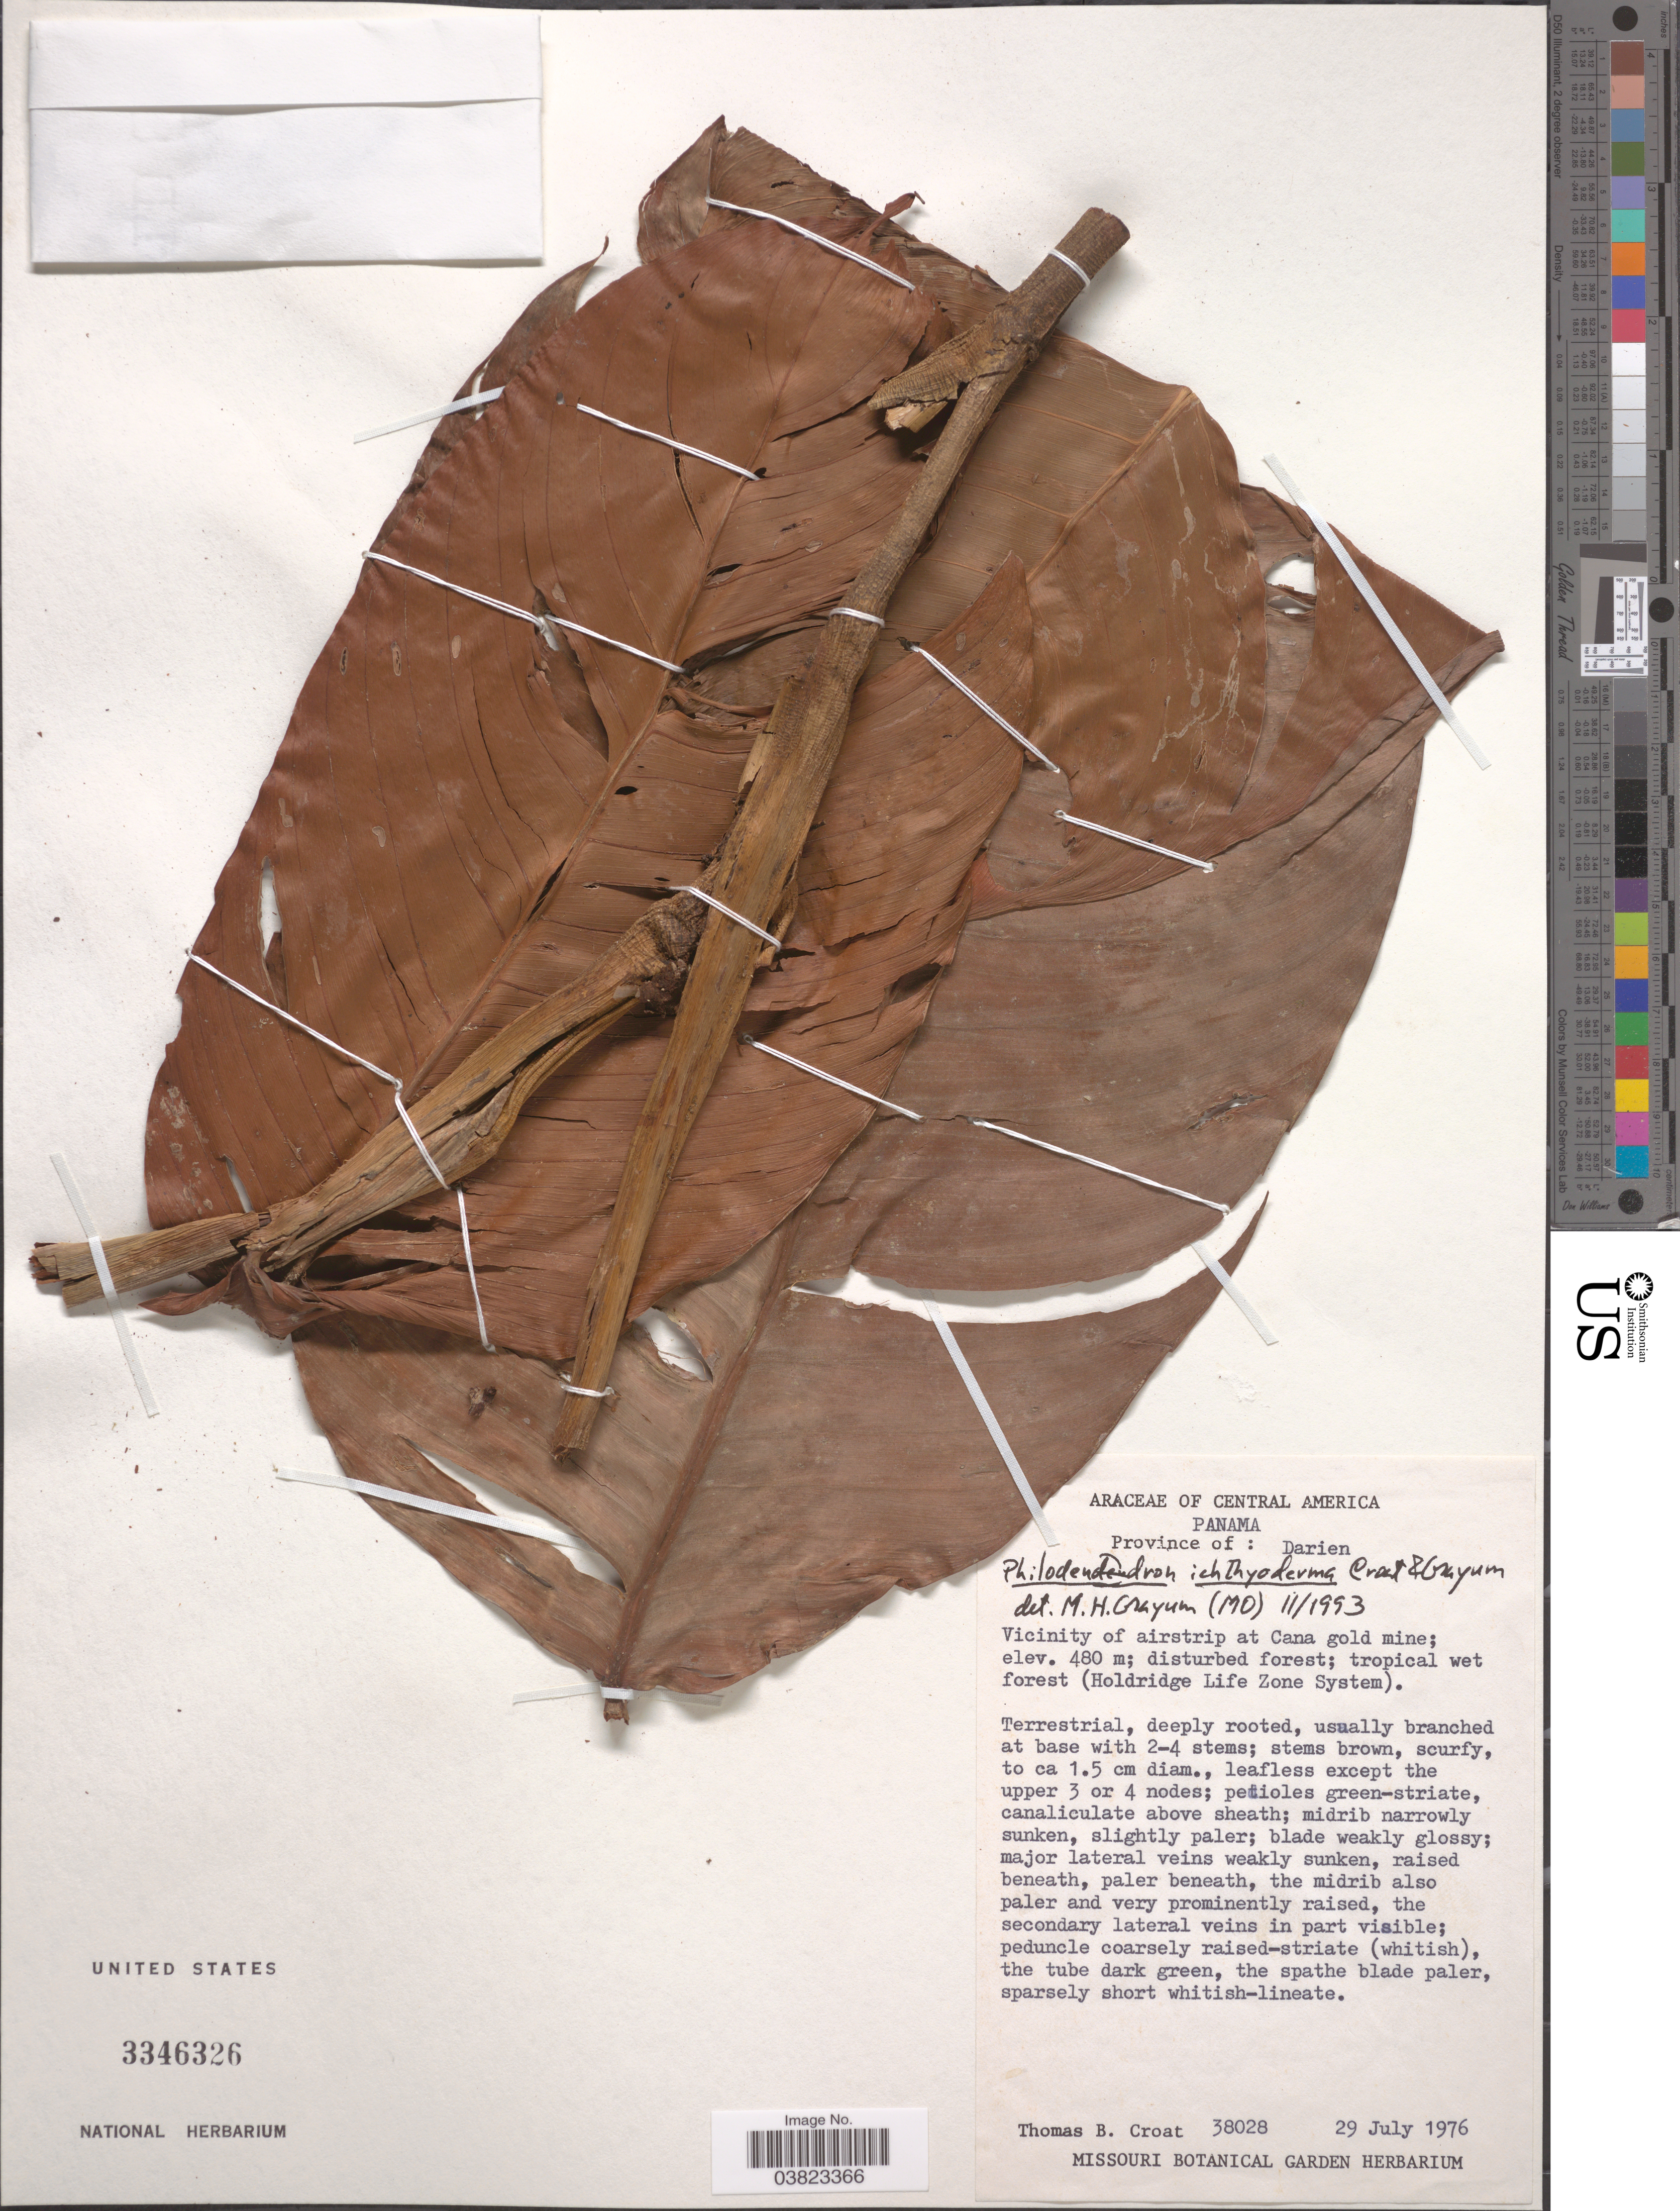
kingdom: Plantae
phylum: Tracheophyta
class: Liliopsida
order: Alismatales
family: Araceae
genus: Philodendron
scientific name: Philodendron ichthyoderma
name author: Croat & Grayum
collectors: T. B. Croat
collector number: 38028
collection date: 1976-07-29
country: Panama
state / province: Darien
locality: Vicinity of airstrip at Cana gold mine; disturbed forest; tropical wet forest (Holdridge Life Zone System).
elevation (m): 480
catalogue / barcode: US 3346326